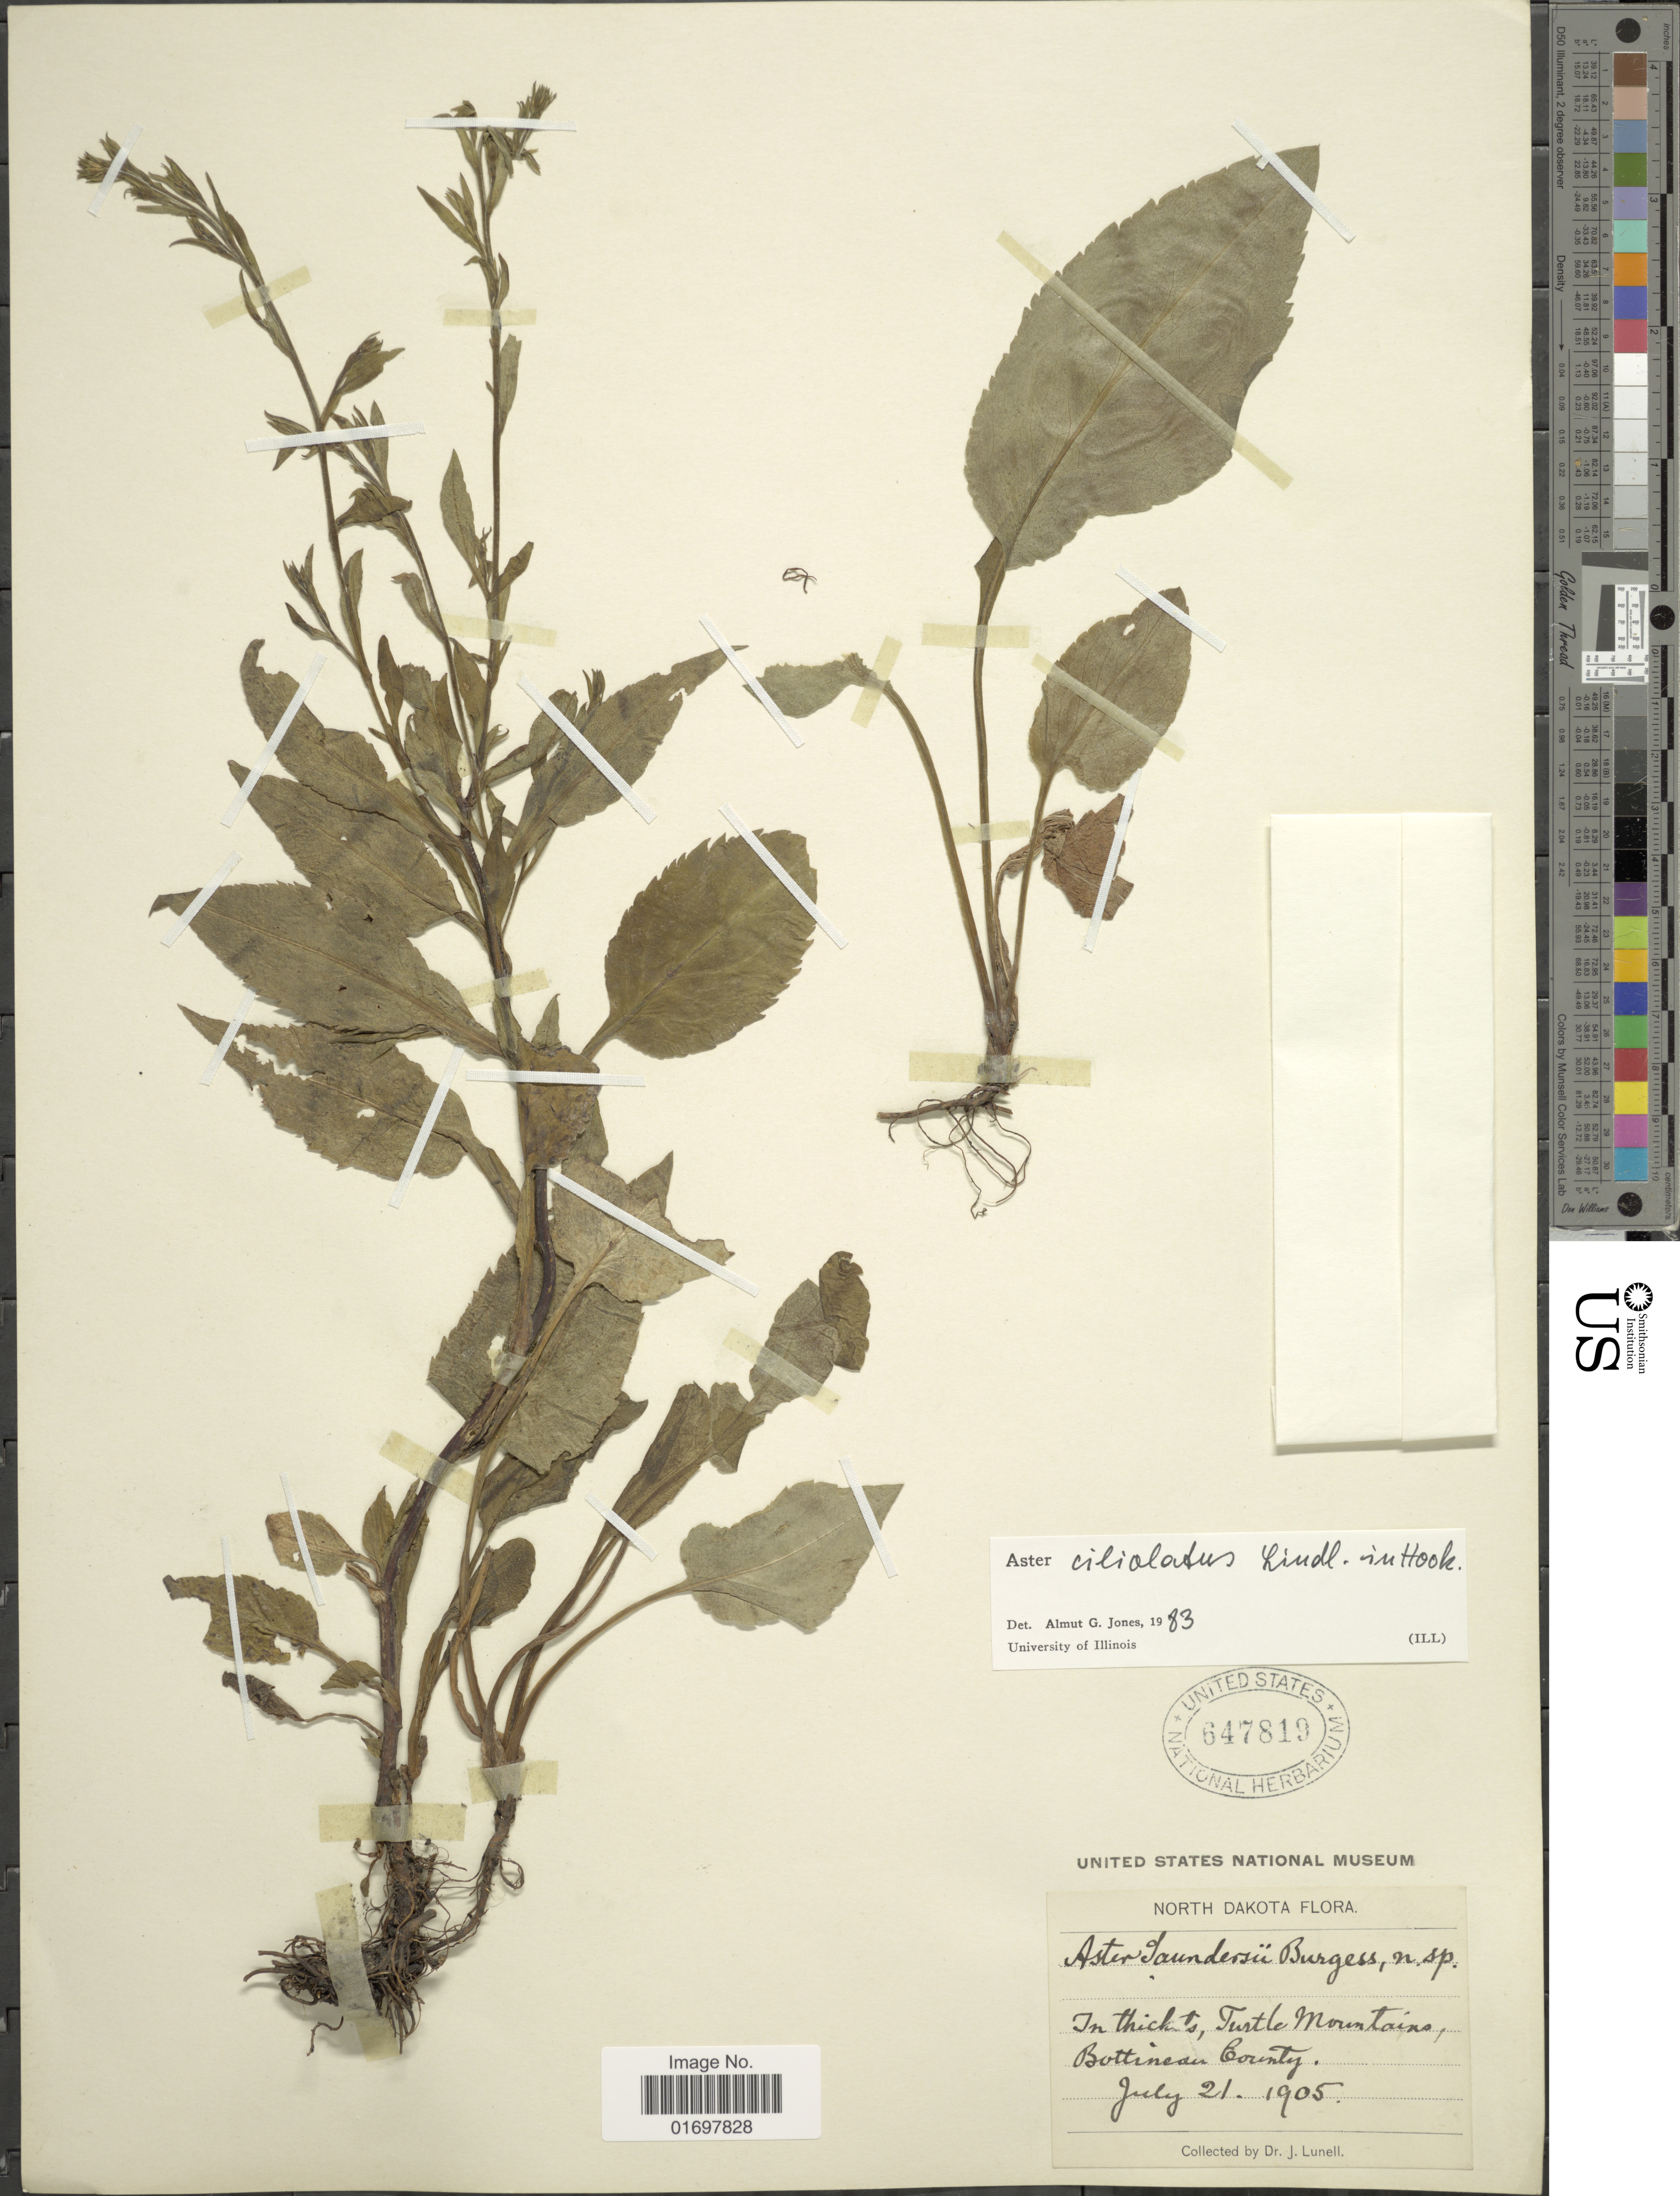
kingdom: Plantae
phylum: Tracheophyta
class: Magnoliopsida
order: Asterales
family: Asteraceae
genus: Symphyotrichum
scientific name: Symphyotrichum ciliolatum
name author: (Lindl.) Á. Löve & D. Löve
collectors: J. Lunell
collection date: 1905-07-21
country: United States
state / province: North Dakota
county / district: Bottineau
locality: North Dakota. Turtle Mountains.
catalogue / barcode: US 647819